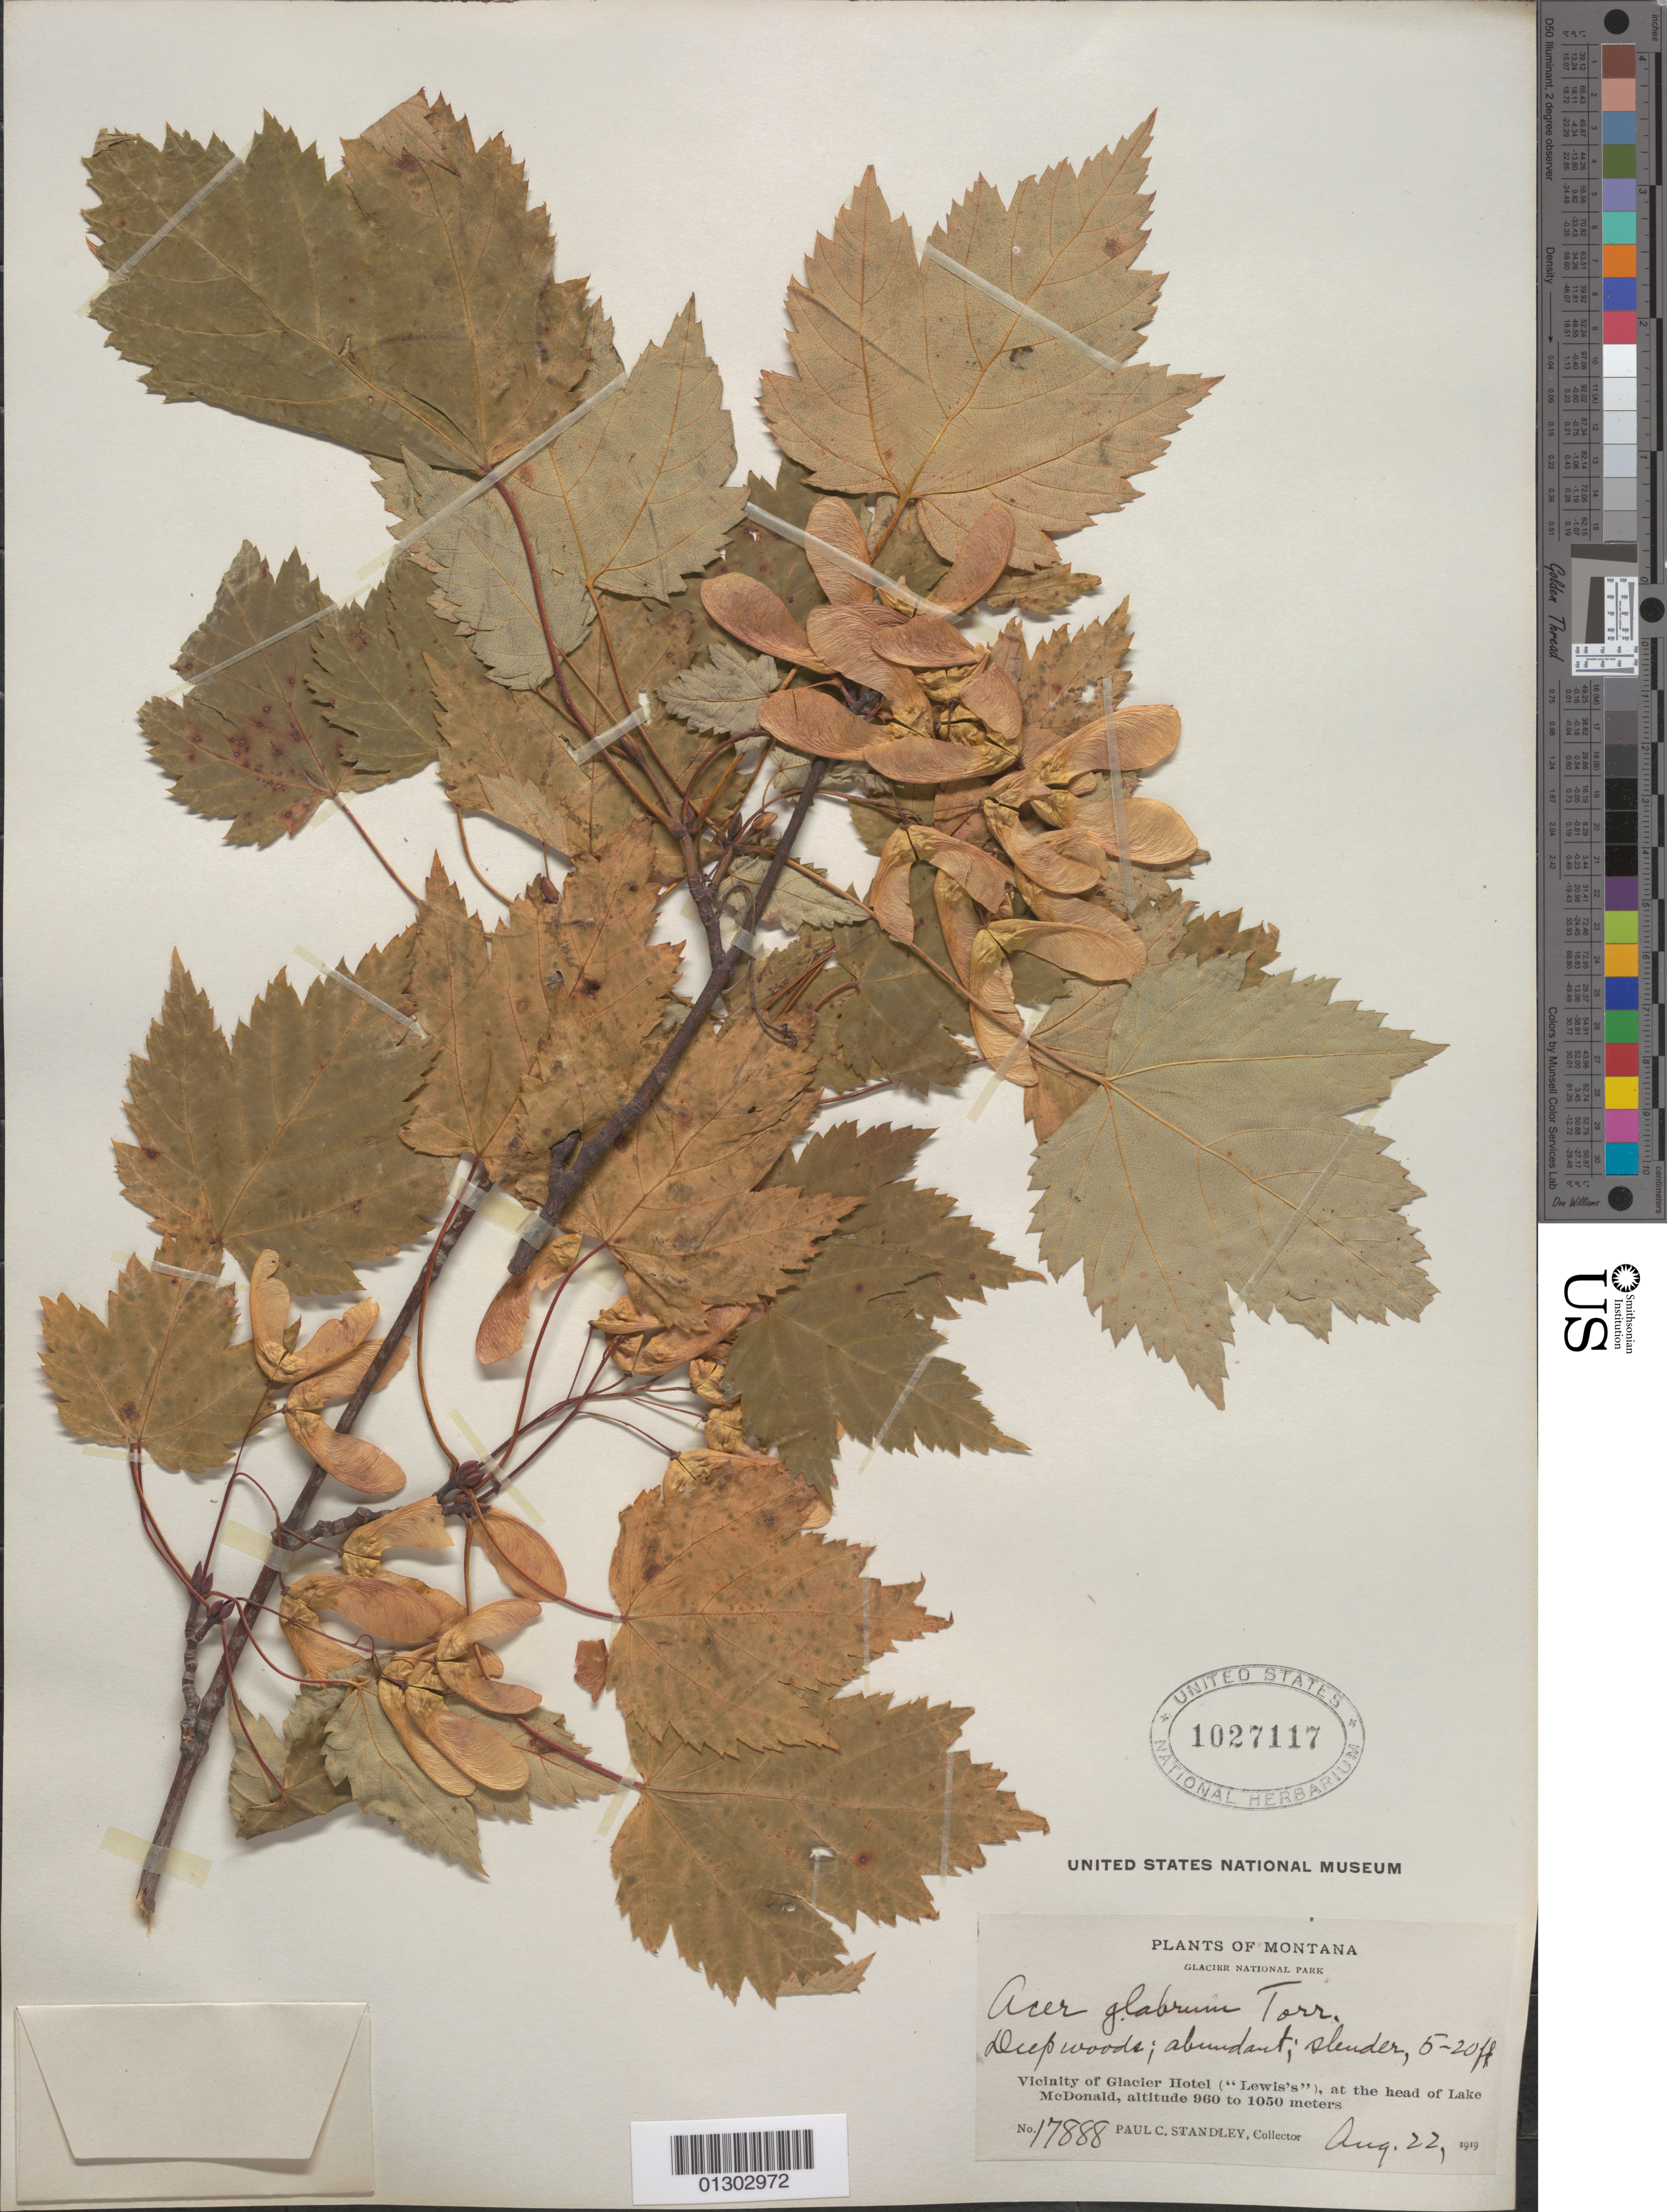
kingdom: Plantae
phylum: Tracheophyta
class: Magnoliopsida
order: Sapindales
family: Sapindaceae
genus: Acer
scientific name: Acer glabrum var. douglasii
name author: (Hook.) Dippel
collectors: P. C. Standley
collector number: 17888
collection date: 1919-08-22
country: United States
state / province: Montana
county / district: Flathead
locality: Glacier National Park, vicinity of Glacier Hotel (:Lewis's"), at the head of Lake McDonald.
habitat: Deep woods, abundant.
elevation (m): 960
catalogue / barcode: US 1027117